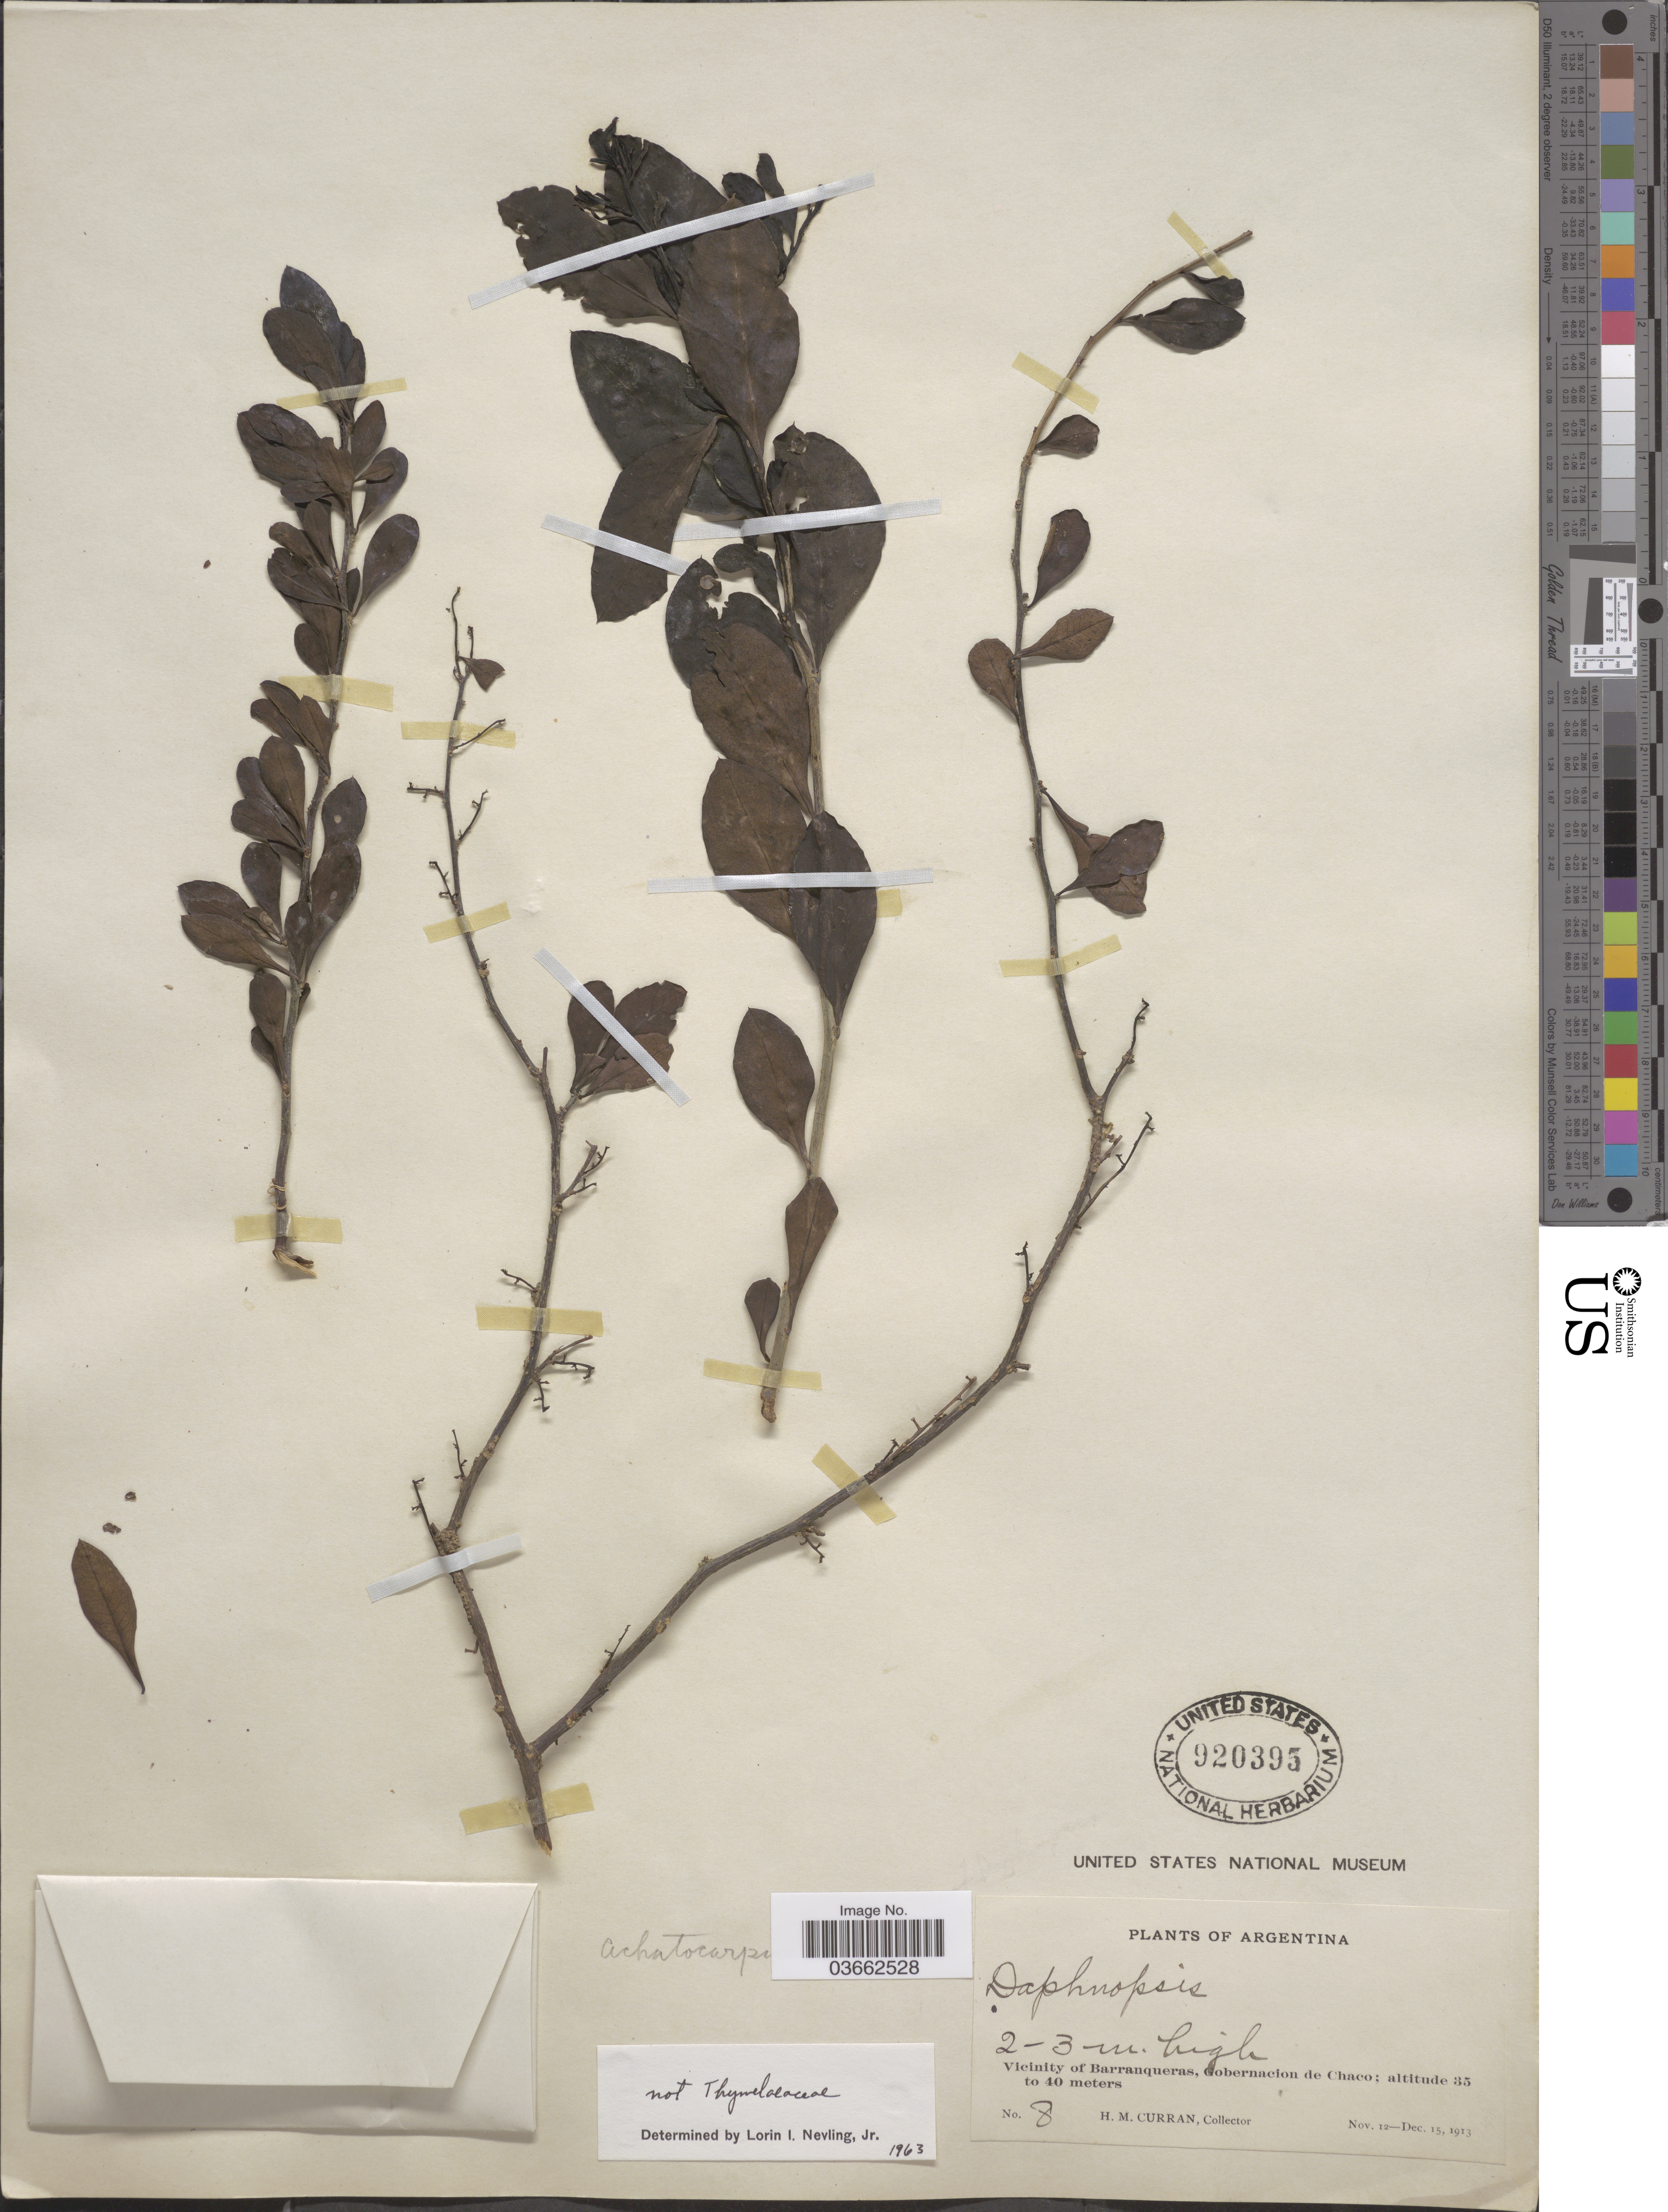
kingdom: Plantae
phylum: Tracheophyta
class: Magnoliopsida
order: Caryophyllales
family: Achatocarpaceae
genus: Achatocarpus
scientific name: Achatocarpus sp.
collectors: H. M. Curran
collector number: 8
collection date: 1913-11-12/1913-12-15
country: Argentina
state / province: Chaco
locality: Vicinity of Barranqueras, Gobernacion de Chaco.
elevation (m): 35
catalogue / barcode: US 920395